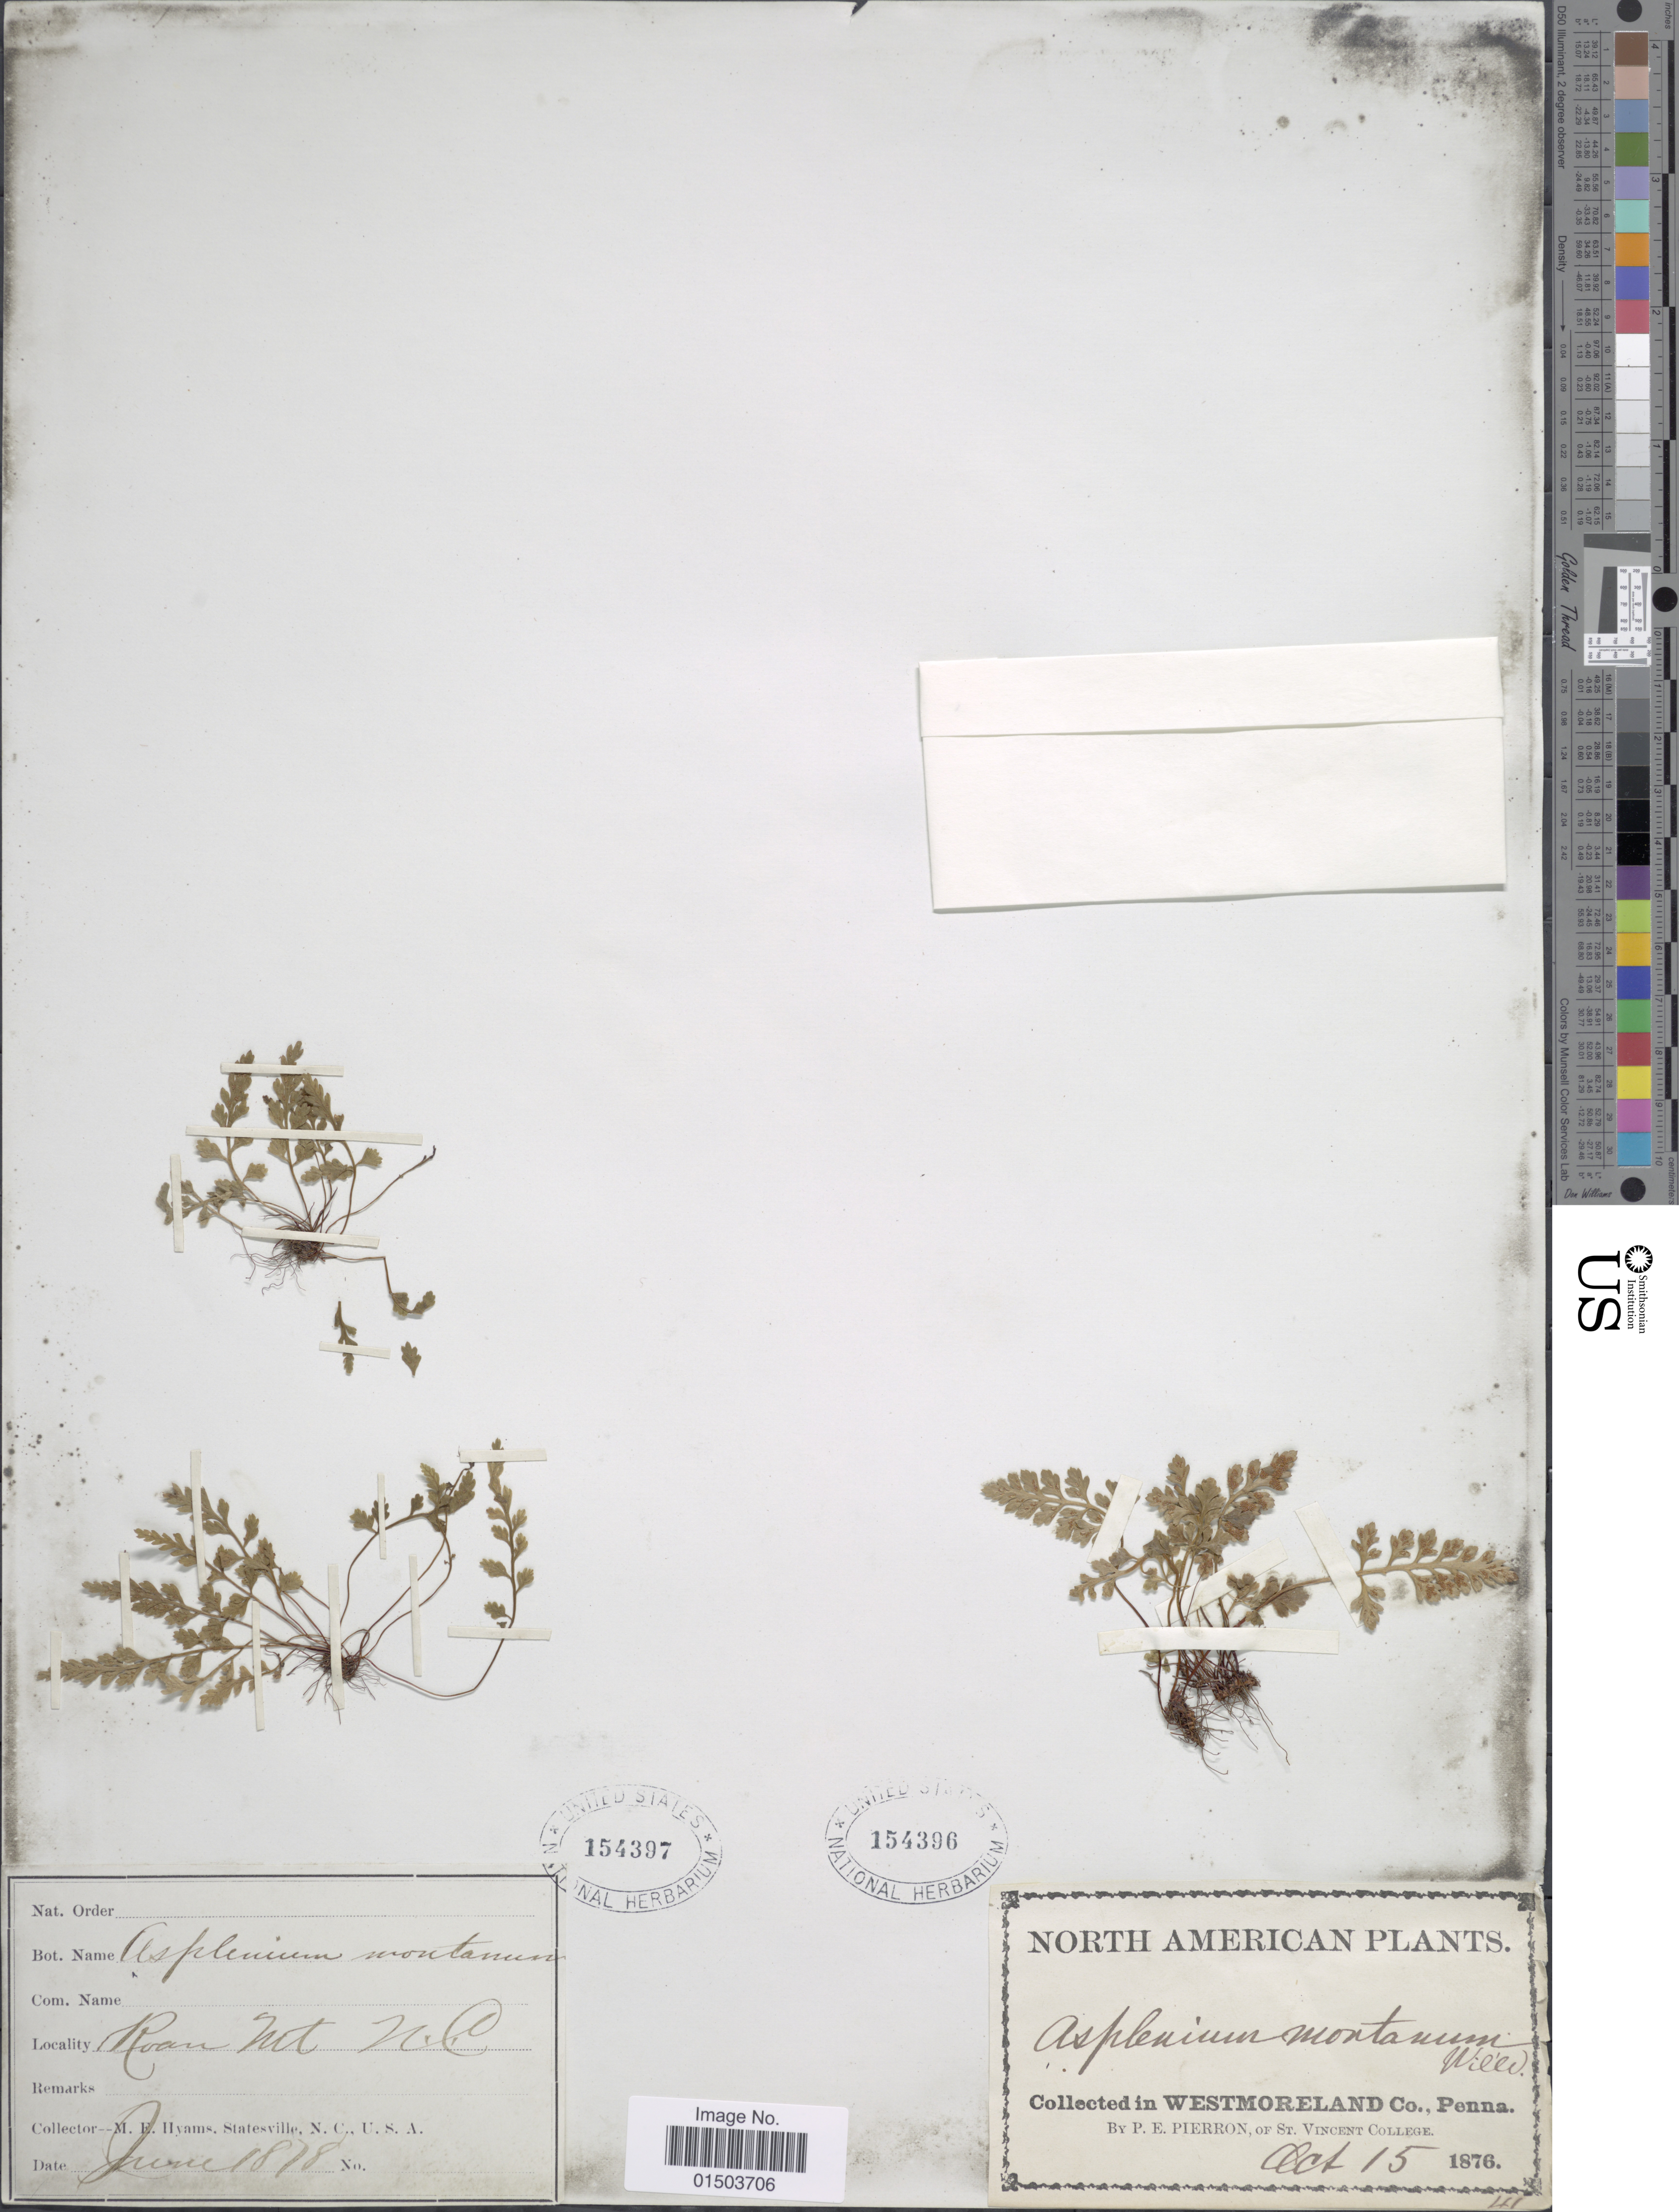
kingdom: Plantae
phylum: Tracheophyta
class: Polypodiopsida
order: Polypodiales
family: Aspleniaceae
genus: Asplenium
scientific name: Asplenium montanum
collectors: M. E. Hyams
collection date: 1878-06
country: United States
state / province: North Carolina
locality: Roan Mt.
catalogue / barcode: US 154397-2